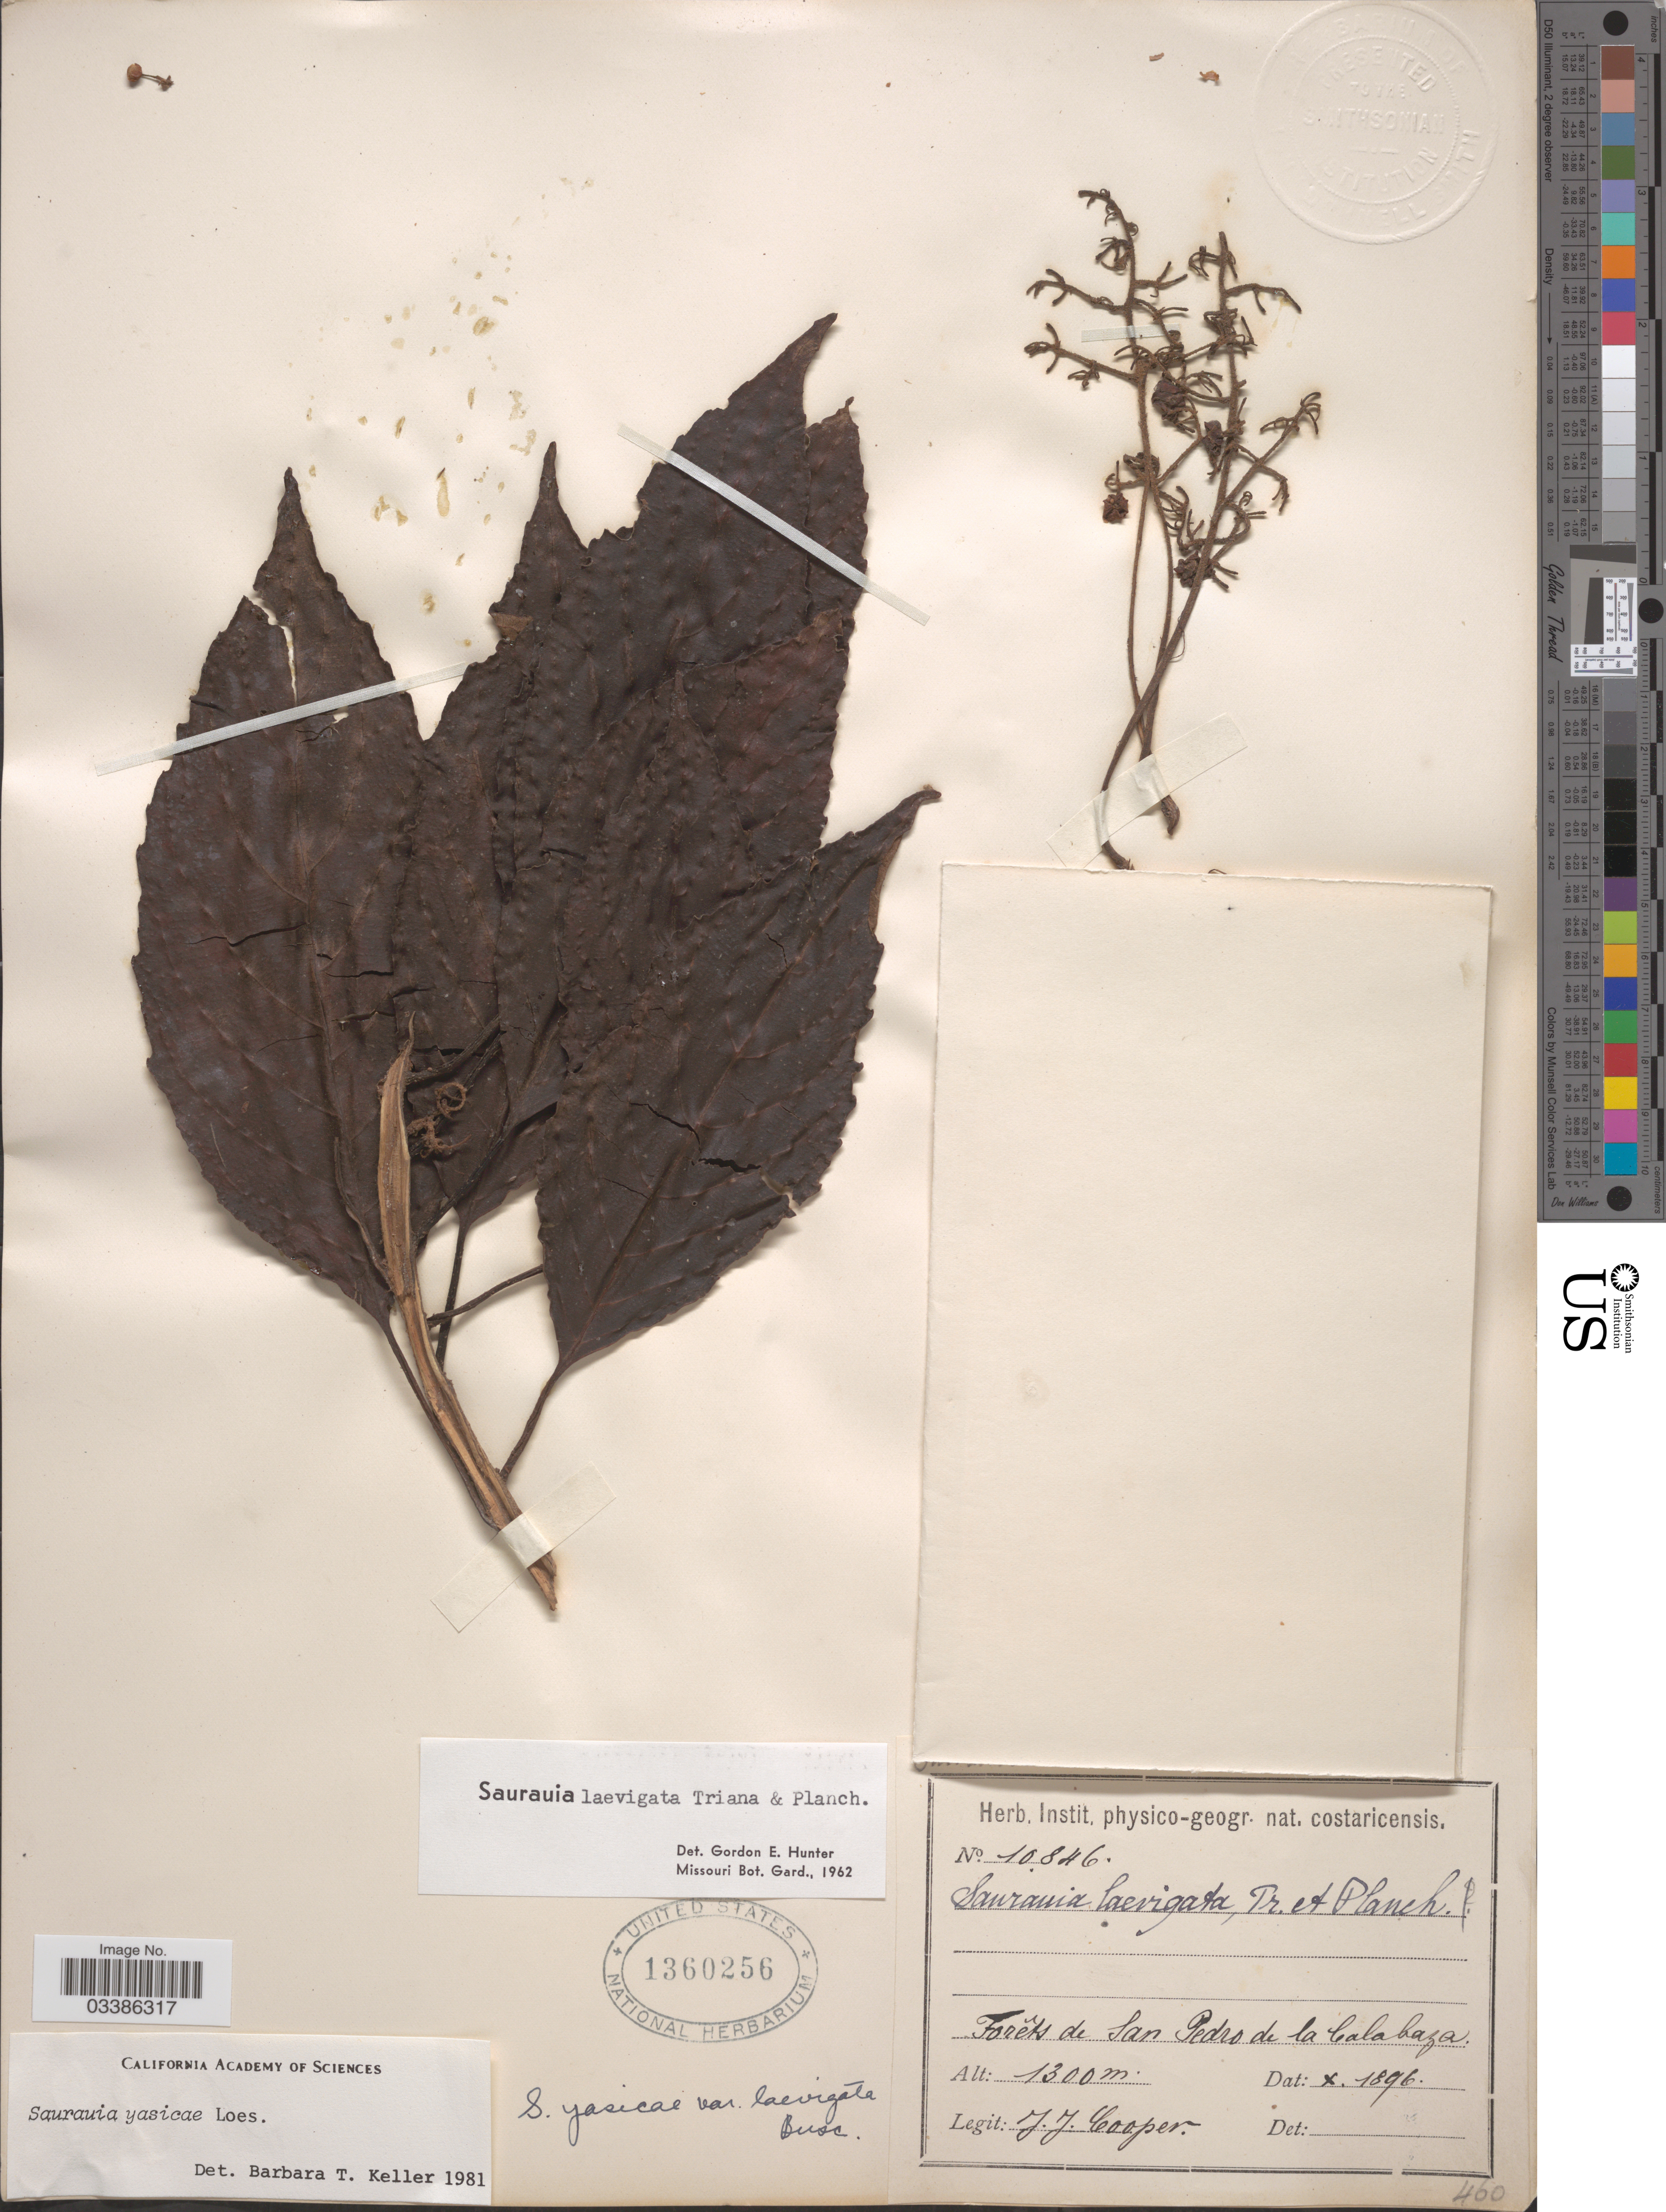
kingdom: Plantae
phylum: Tracheophyta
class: Magnoliopsida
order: Ericales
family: Actinidiaceae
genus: Saurauia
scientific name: Saurauia yasicae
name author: Loes.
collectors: J. J. Cooper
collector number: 10846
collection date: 1896-10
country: Costa Rica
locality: Forêts de San Pedro de la Calabaza.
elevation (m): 1300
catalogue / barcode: US 1360256